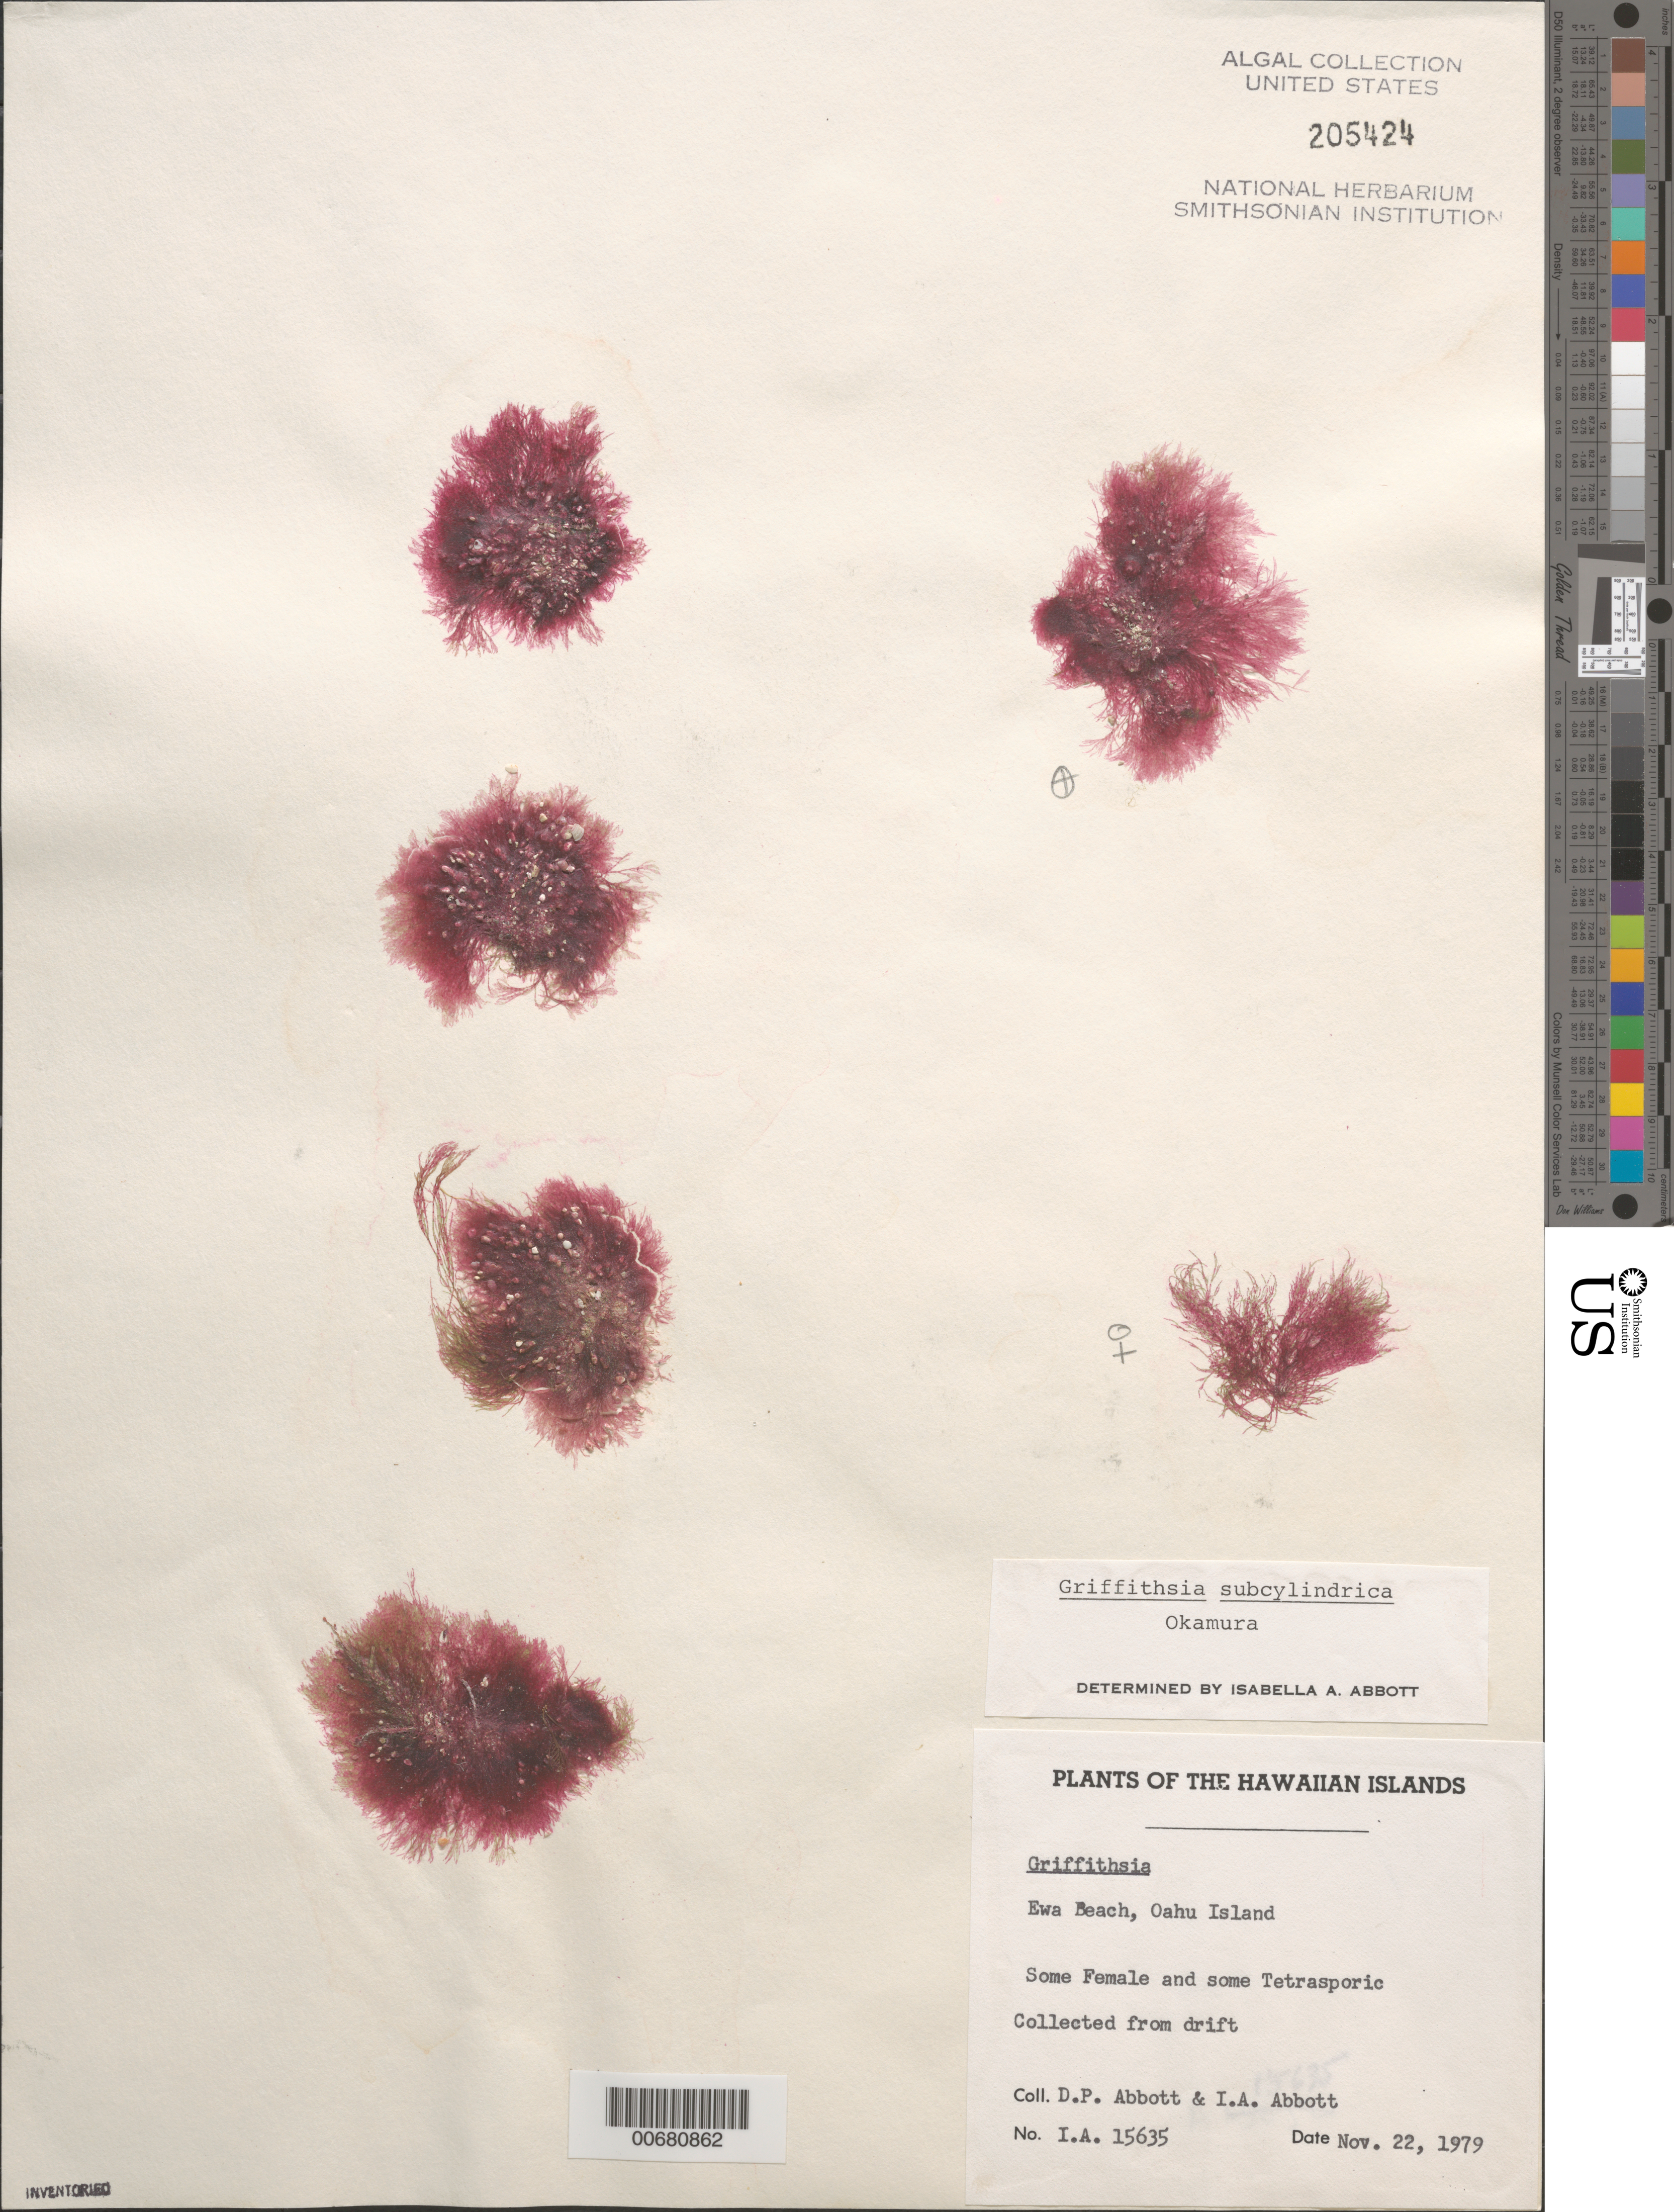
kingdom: Plantae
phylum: Rhodophyta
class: Florideophyceae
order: Ceramiales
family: Wrangeliaceae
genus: Griffithsia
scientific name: Griffithsia subcylindrica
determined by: Abbott, Isabella A.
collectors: I. A. Abbott & D. P. Abbott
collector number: IAA 15635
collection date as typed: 22 Nov 1979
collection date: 1979-11-22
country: United States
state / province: Hawaii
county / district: Honolulu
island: Oahu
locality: Ewa Beach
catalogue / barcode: US 205424